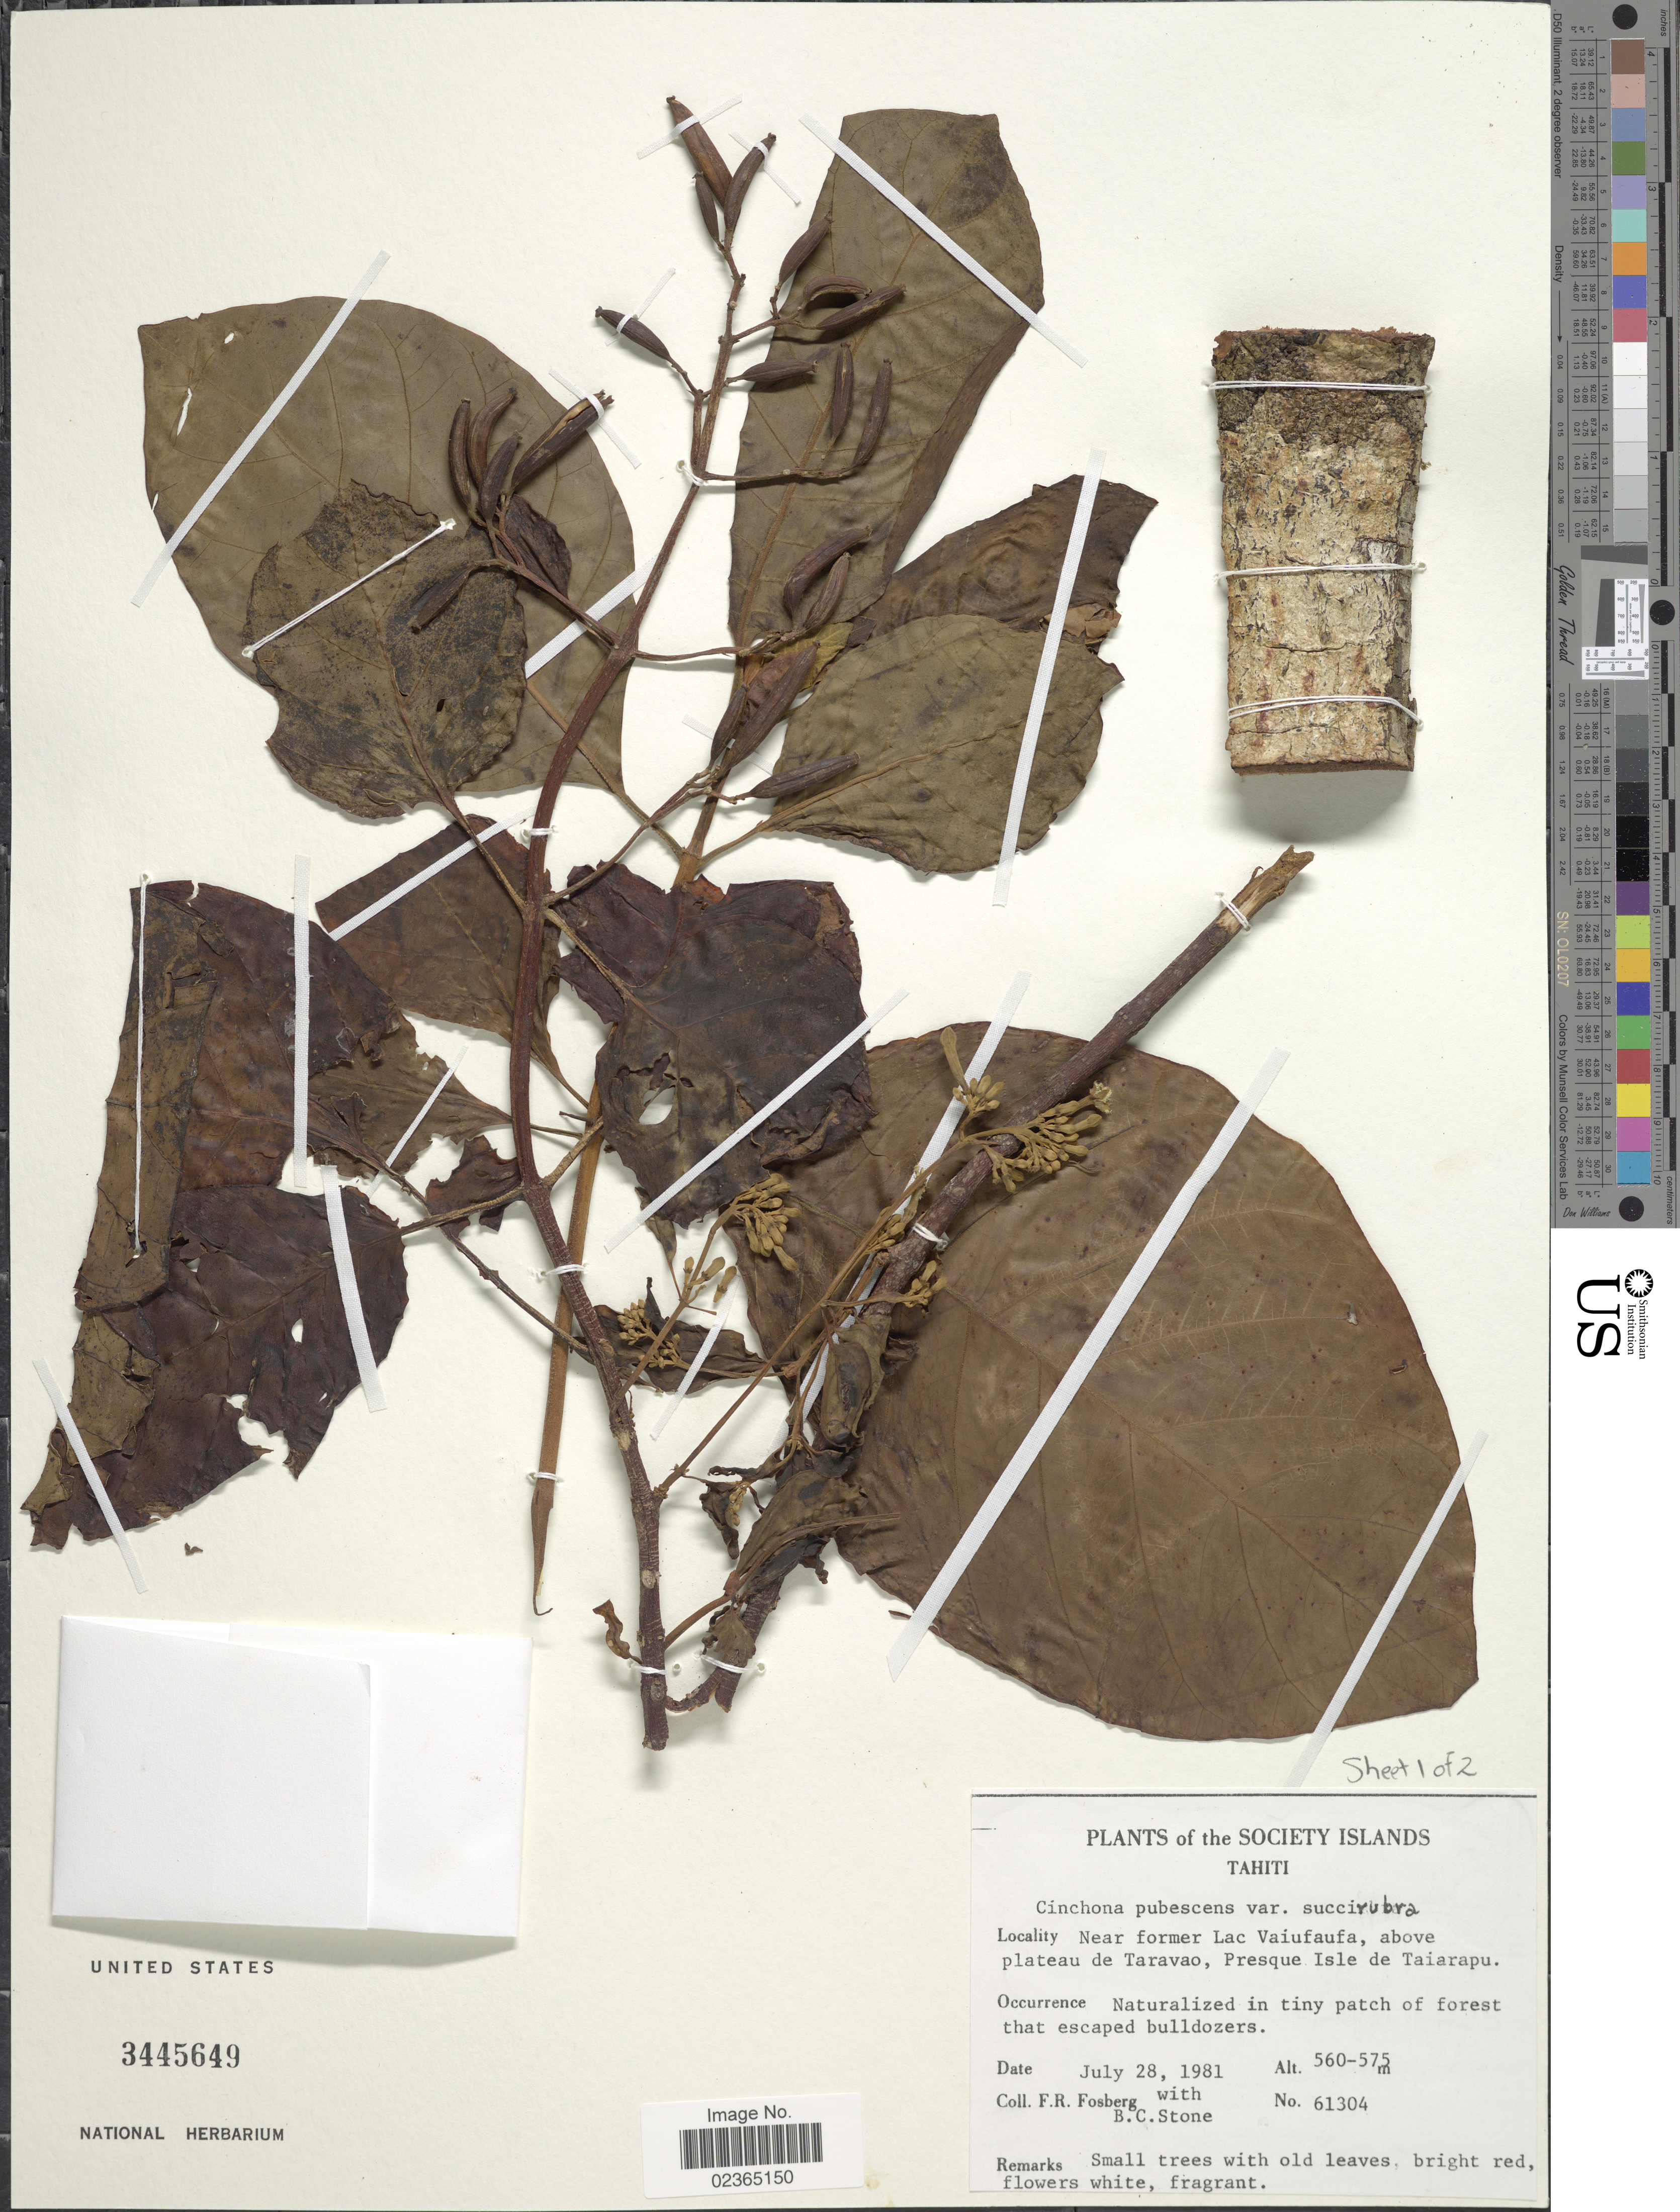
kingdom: Plantae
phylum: Tracheophyta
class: Magnoliopsida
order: Gentianales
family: Rubiaceae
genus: Cinchona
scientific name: Cinchona pubescens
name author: Vahl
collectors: F. R. Fosberg & B. C. Stone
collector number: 61304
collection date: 1981-07-28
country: French Polynesia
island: Tahiti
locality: Society Islands, Tahiti, Near former Lac Vaiufaufa, above plateau de Taravao, Presque Isle de Taiarapu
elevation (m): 560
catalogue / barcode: US 3445649